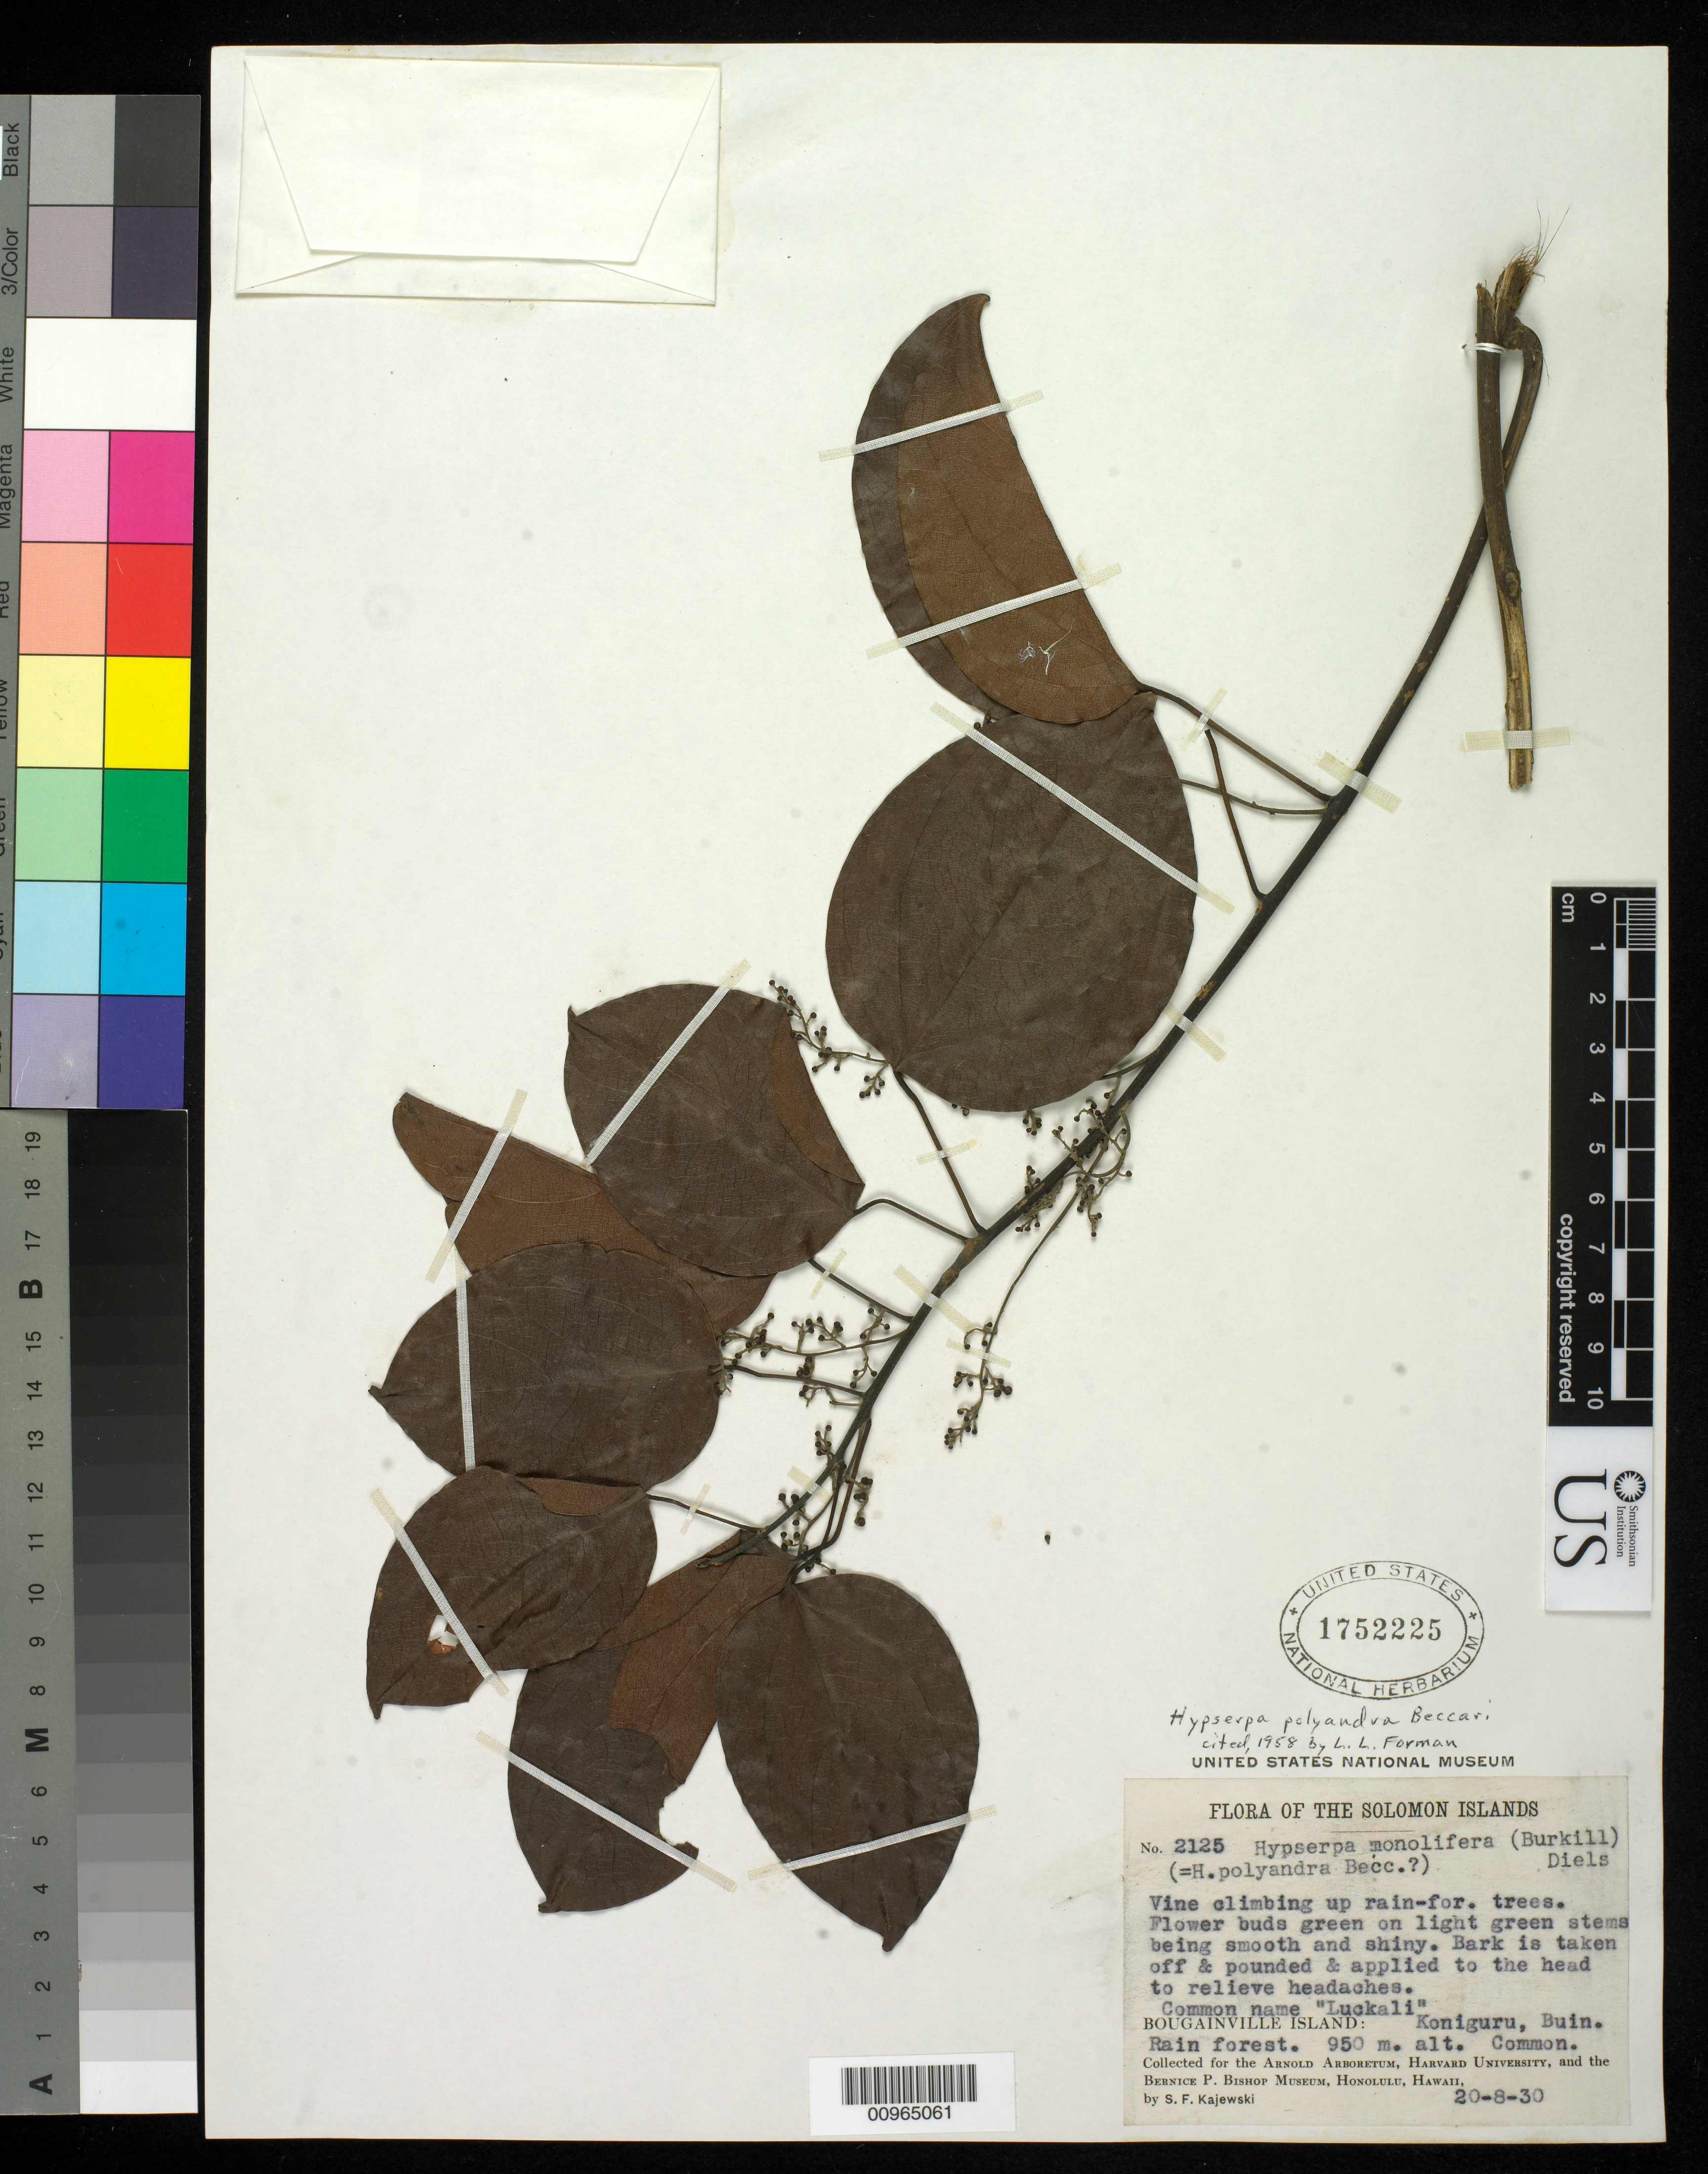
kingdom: Plantae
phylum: Tracheophyta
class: Magnoliopsida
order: Ranunculales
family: Menispermaceae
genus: Hypserpa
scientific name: Hypserpa polyandra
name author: Becc.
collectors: S. Kajewski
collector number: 2125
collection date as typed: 20 Aug 1930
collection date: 1930-08-20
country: Papua New Guinea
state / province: Bougainville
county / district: Buin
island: Bougainville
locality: Koniguru, Buin. Rain forest.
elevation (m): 950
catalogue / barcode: US 1752225